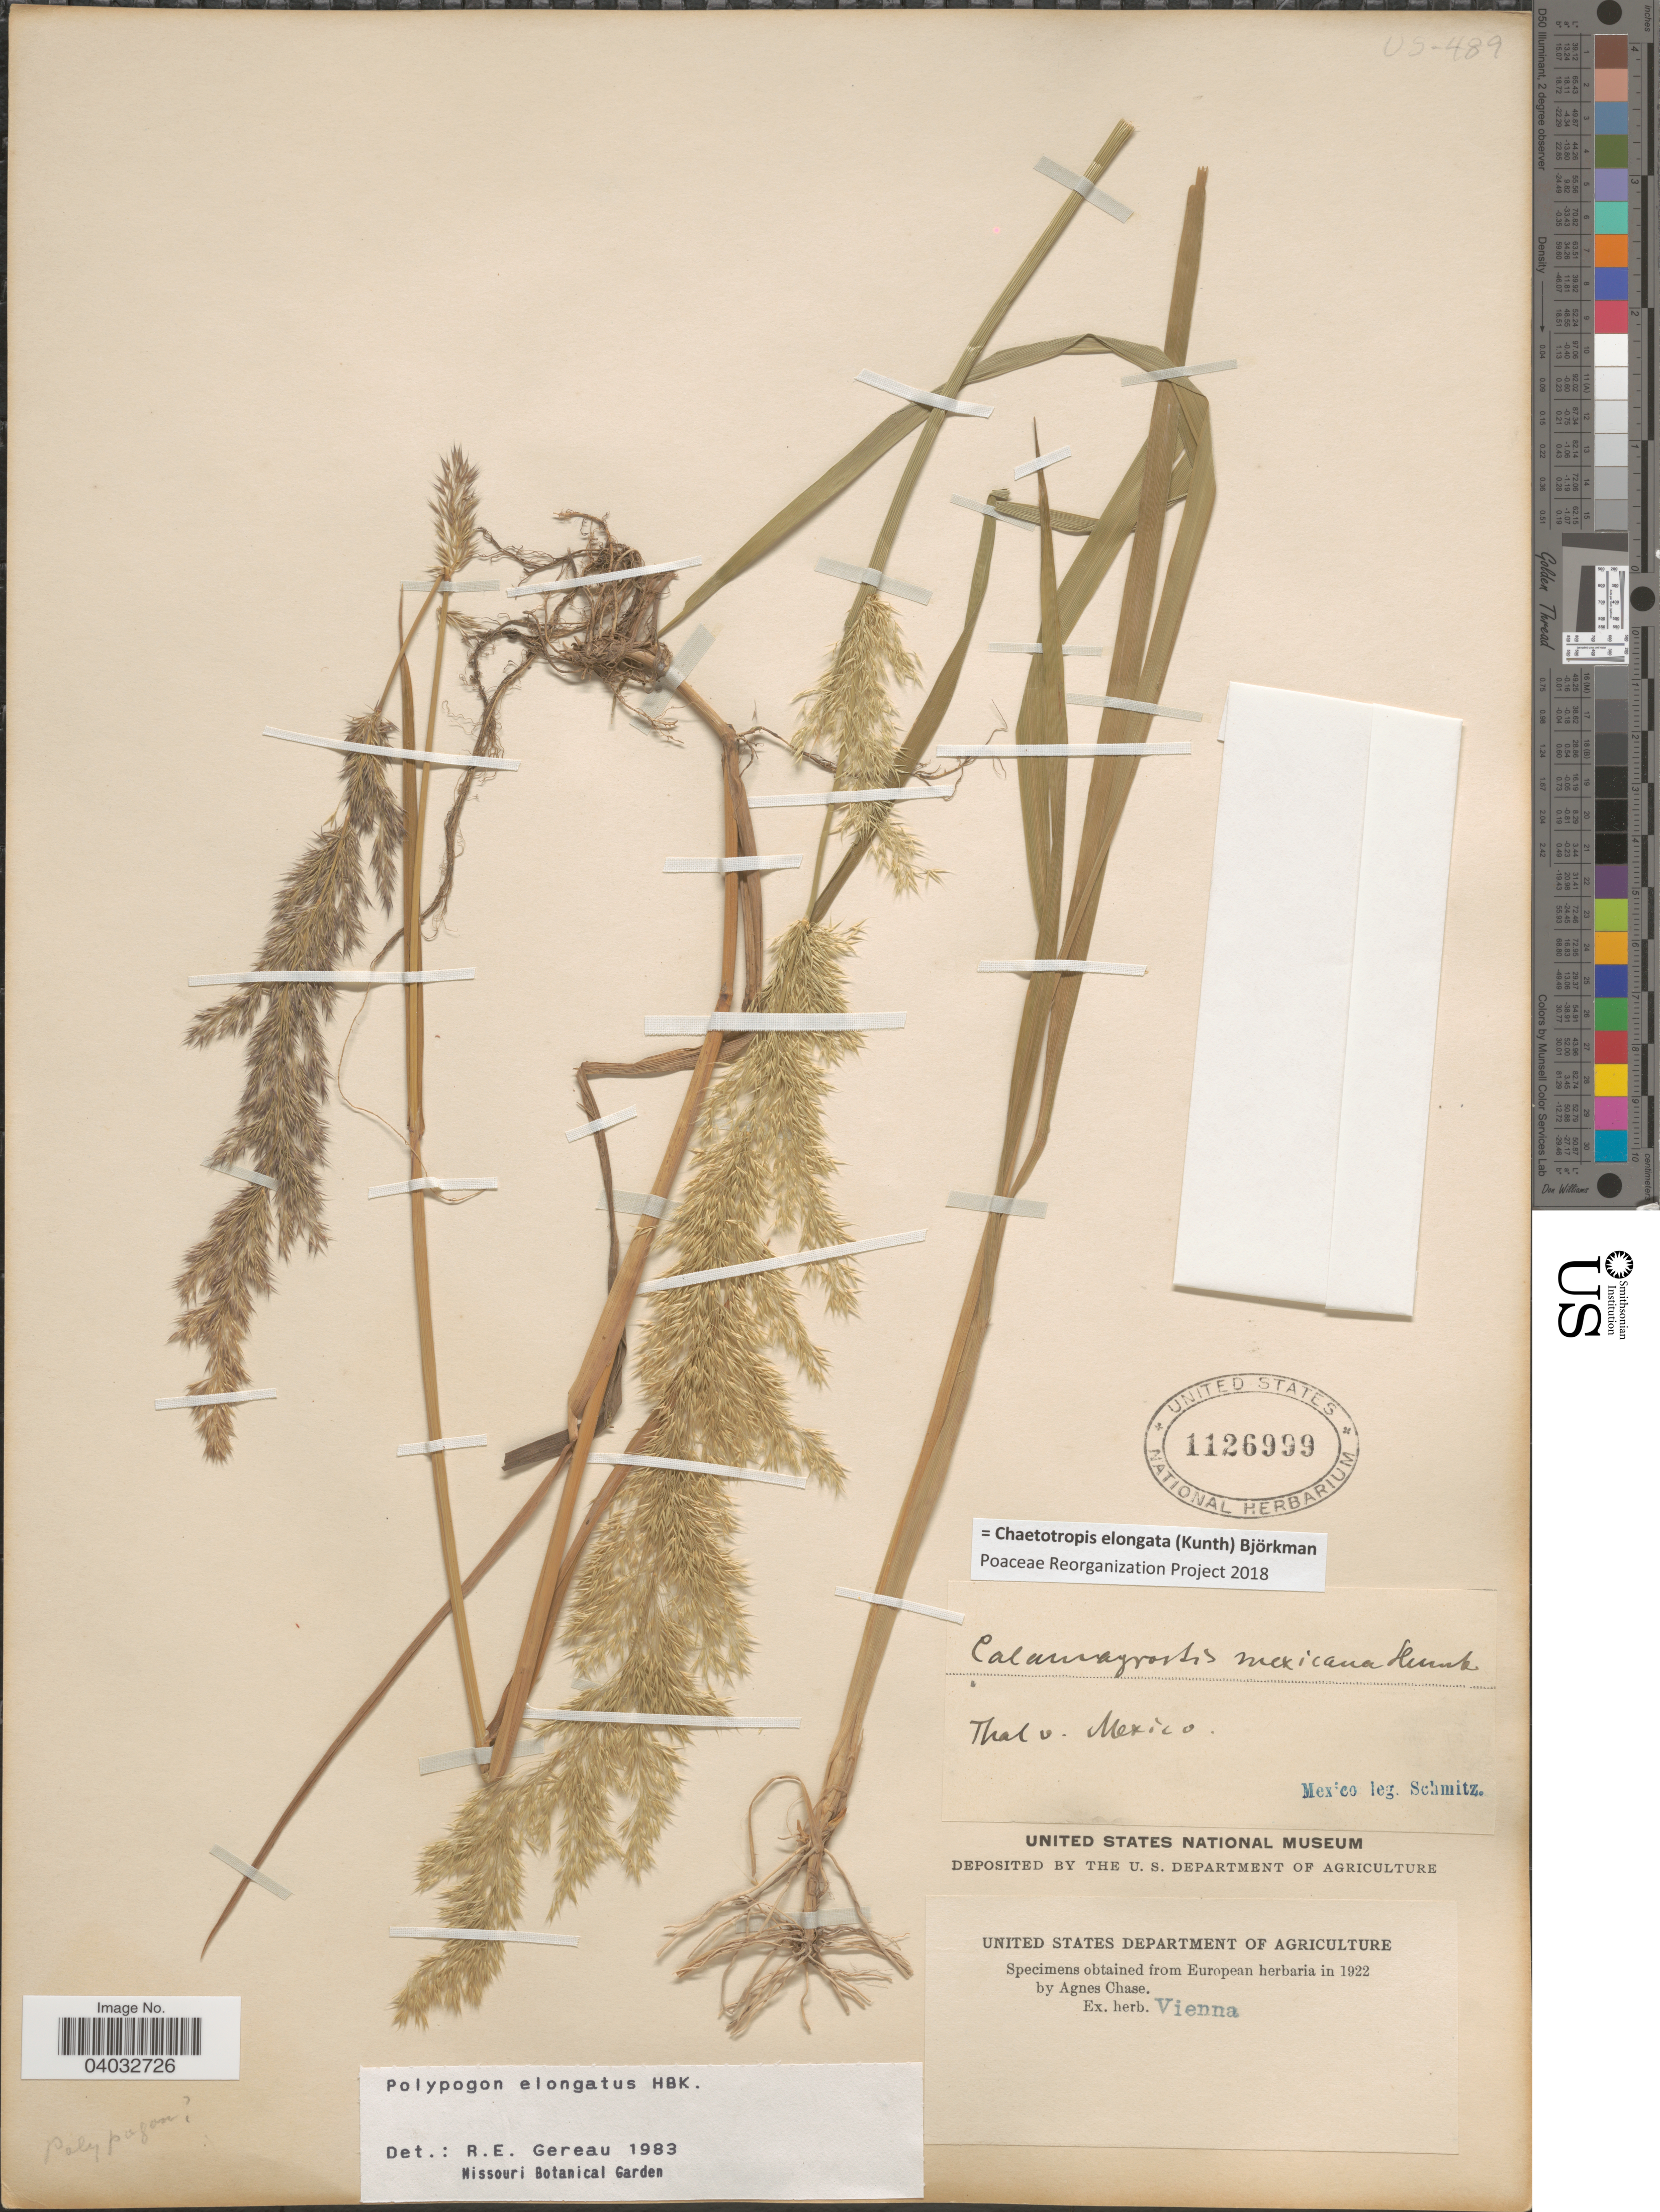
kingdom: Plantae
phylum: Tracheophyta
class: Liliopsida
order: Poales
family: Poaceae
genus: Chaetotropis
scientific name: Chaetotropis elongata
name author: (Kunth) Björkman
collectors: -. Schmitz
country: Mexico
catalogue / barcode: US 1126999